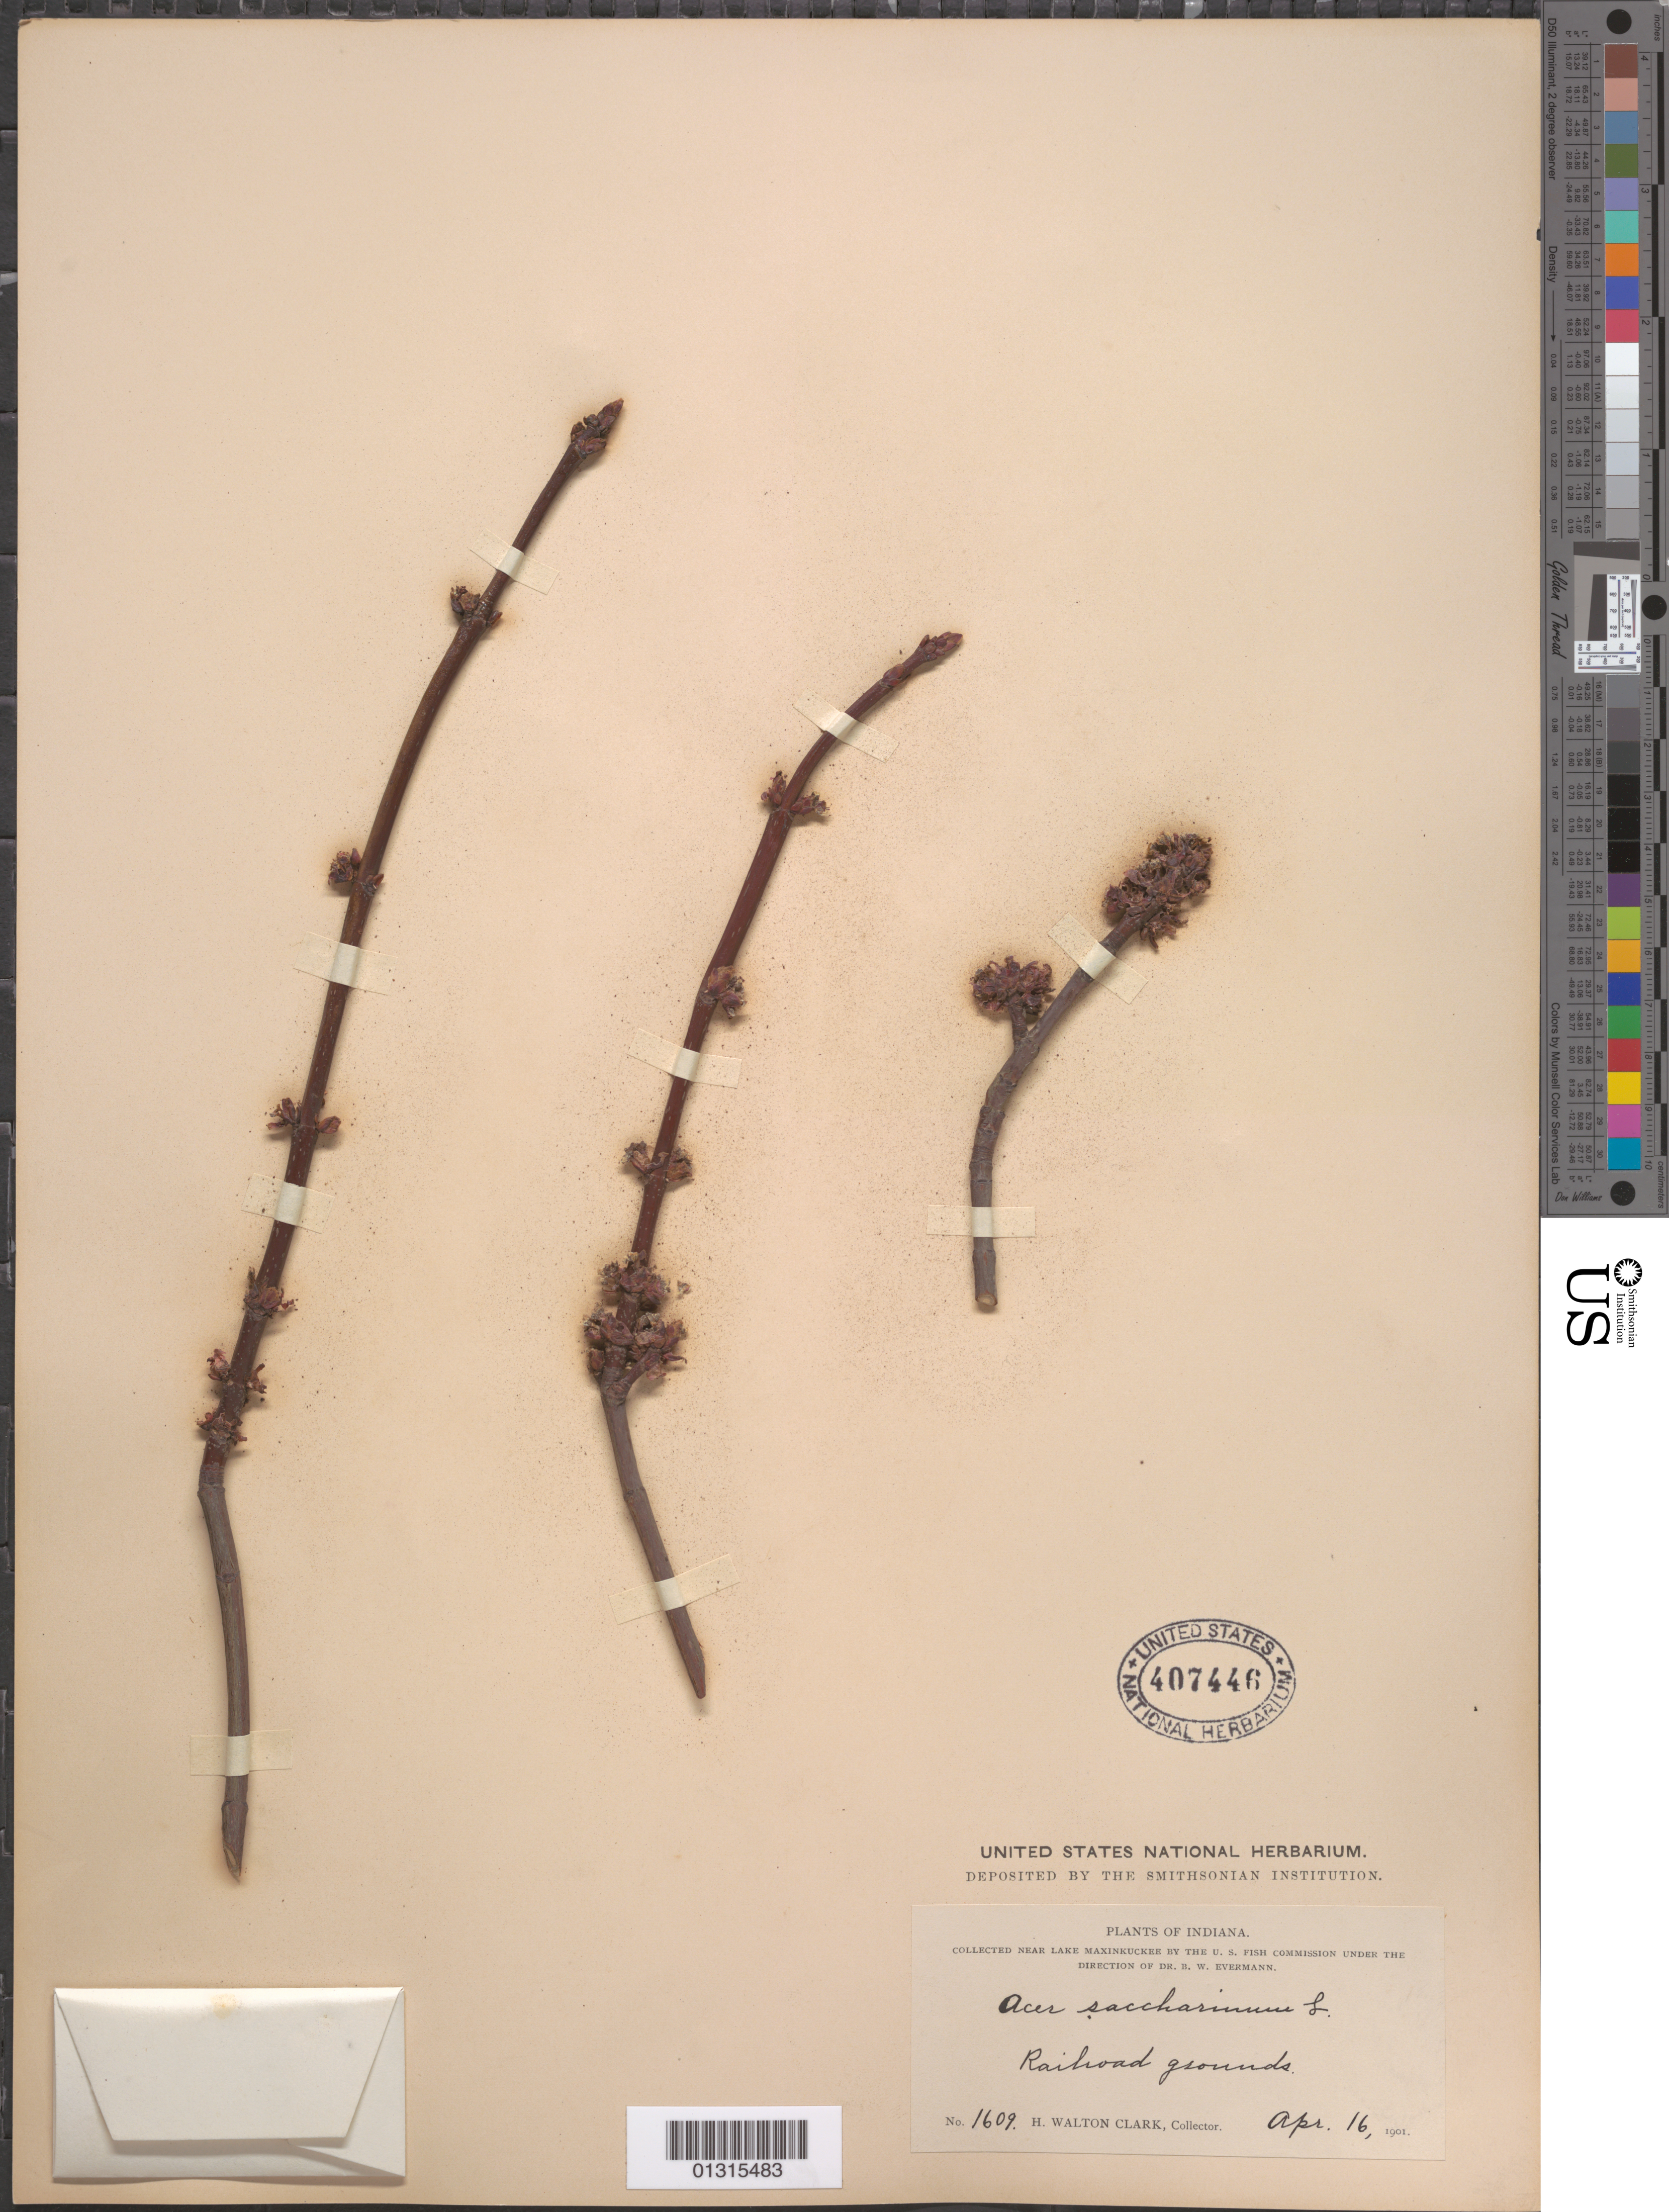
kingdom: Plantae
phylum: Tracheophyta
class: Magnoliopsida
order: Sapindales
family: Sapindaceae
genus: Acer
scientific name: Acer saccharinum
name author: L.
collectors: H. W. Clark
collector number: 1609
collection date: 1901-04-16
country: United States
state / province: Indiana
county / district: Marshall County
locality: Lake Maxinkucker, near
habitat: Railroad grounds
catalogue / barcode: US 407446